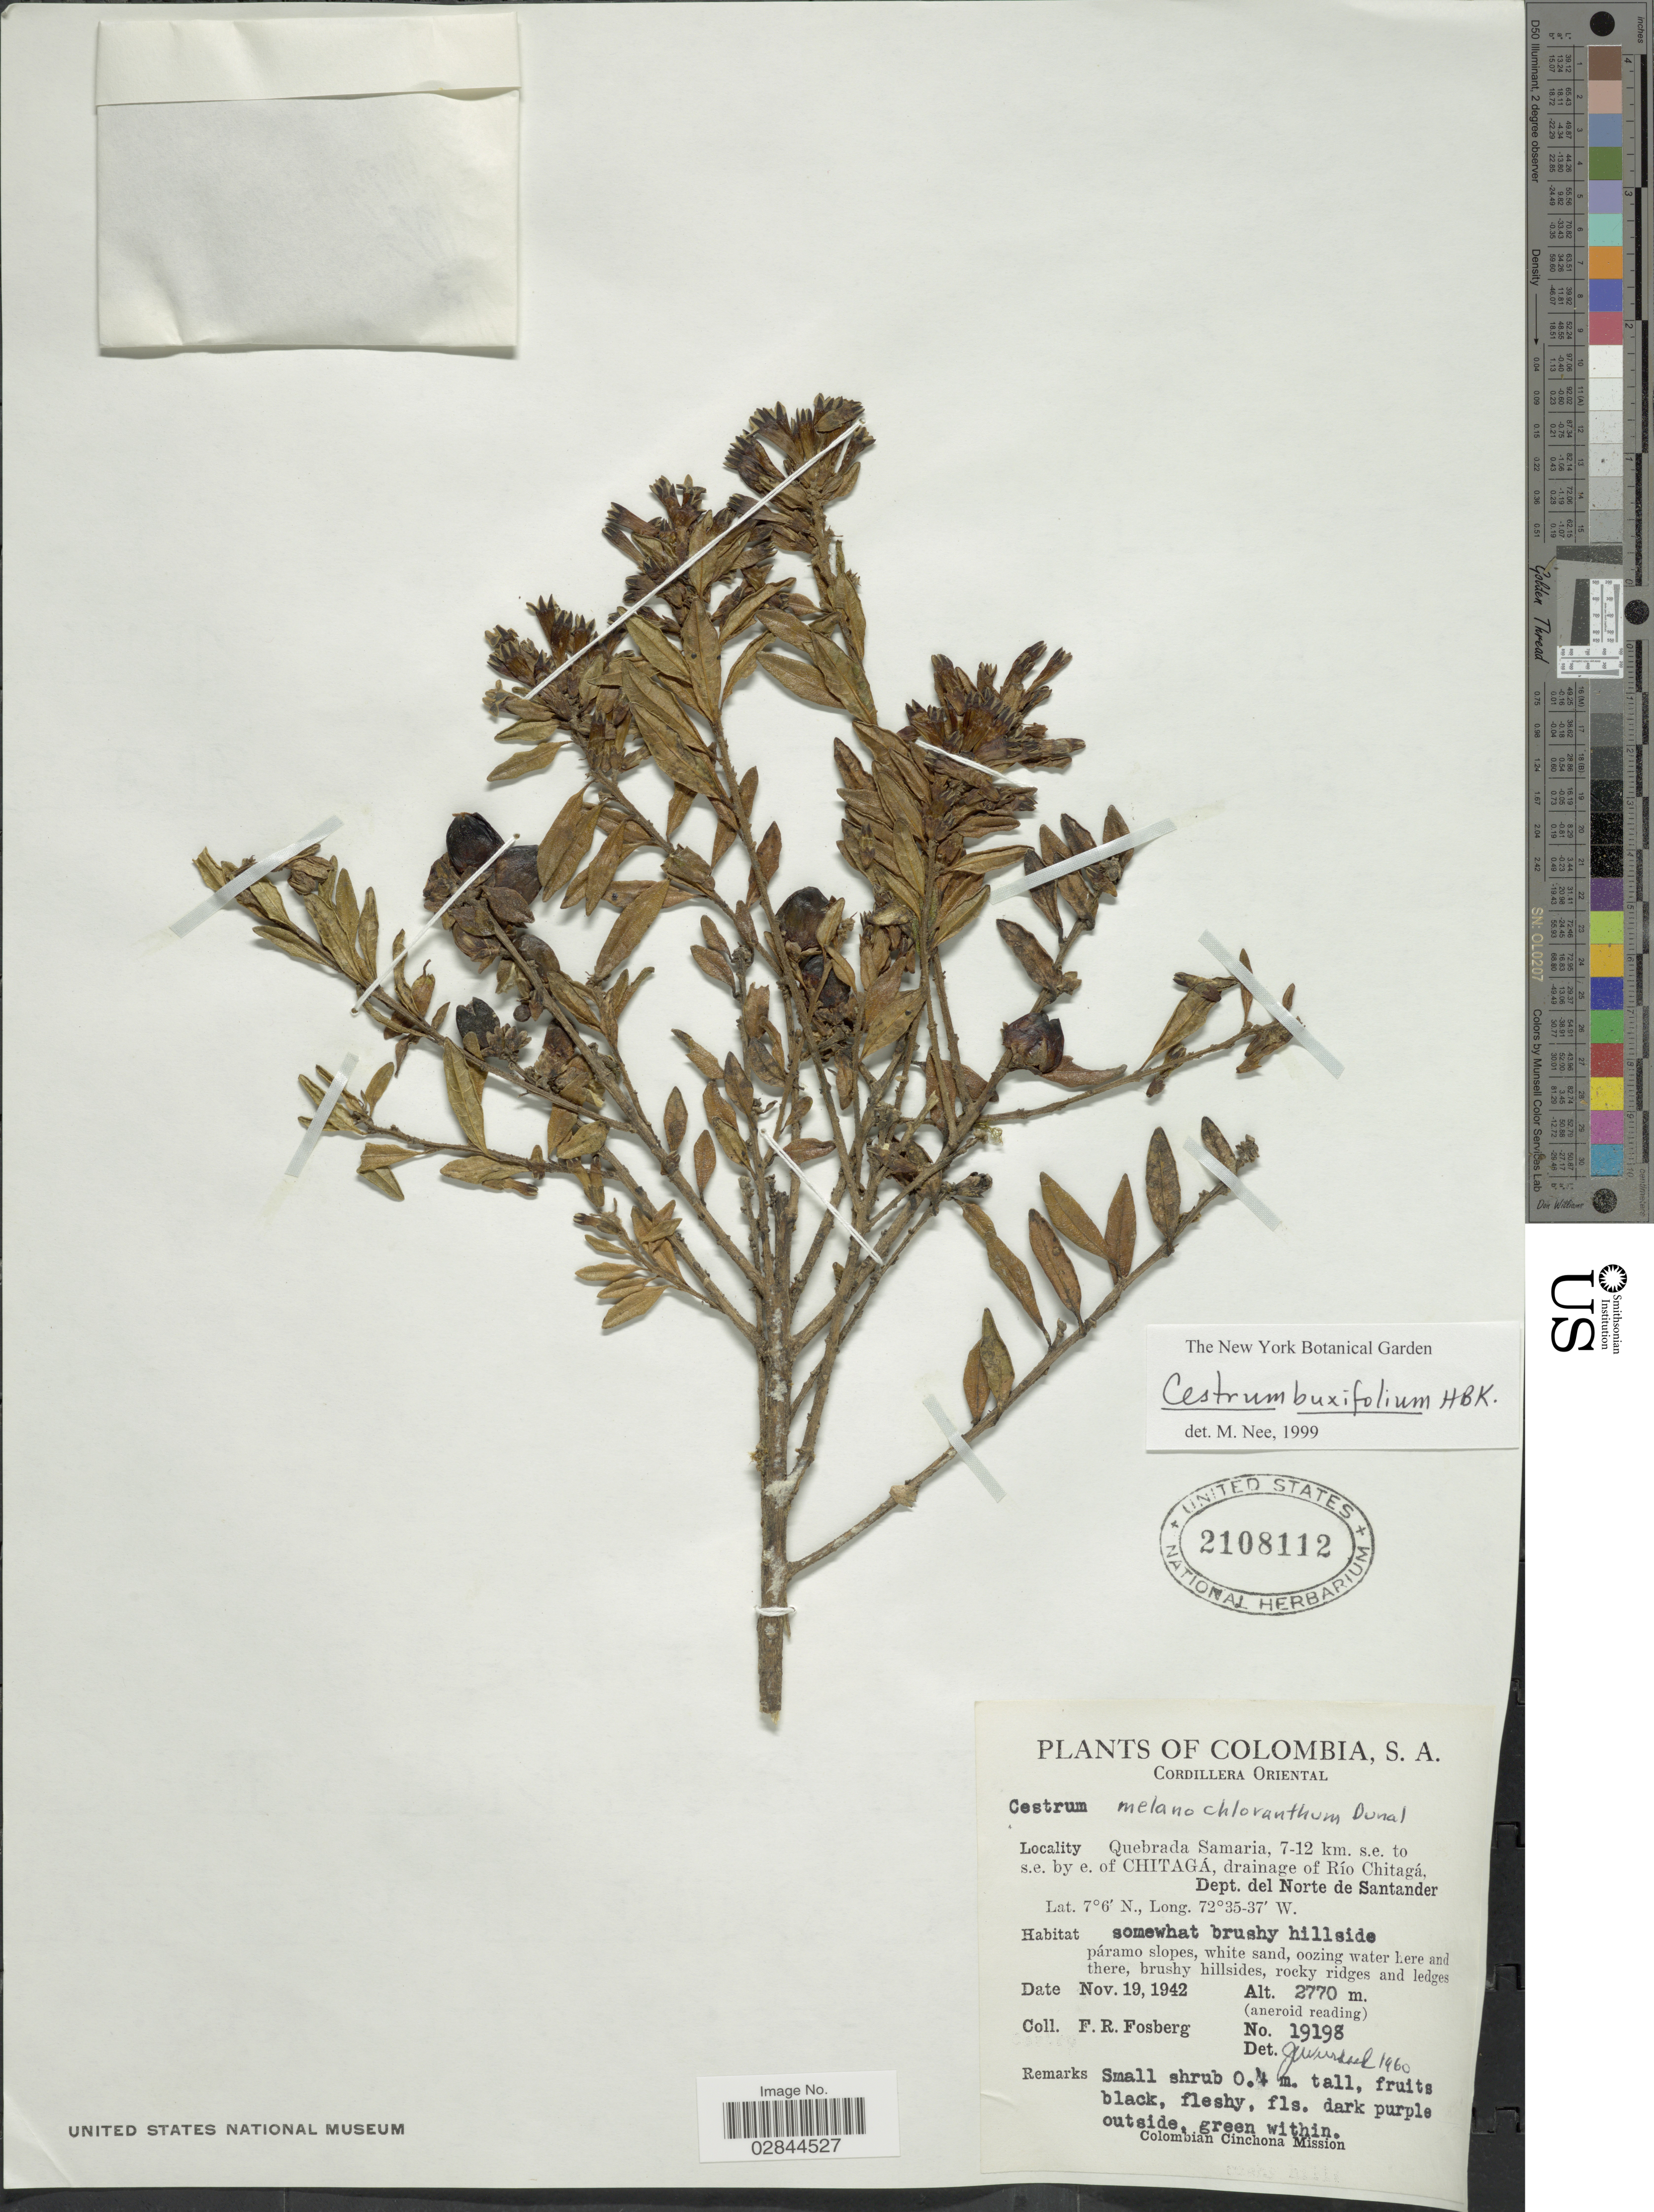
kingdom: Plantae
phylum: Tracheophyta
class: Magnoliopsida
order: Solanales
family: Solanaceae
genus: Cestrum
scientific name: Cestrum buxifolium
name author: Kunth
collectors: F. R. Fosberg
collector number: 19198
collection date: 1942-11-19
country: Colombia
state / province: Norte de Santander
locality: Cordillera Oriental. Quebrada Samaria, 7-12 km. s.e. to s.e. of Chitagá, drainage of Río Chitagá, Dept. del Norte de Santander.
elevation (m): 2770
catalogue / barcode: US 2108112